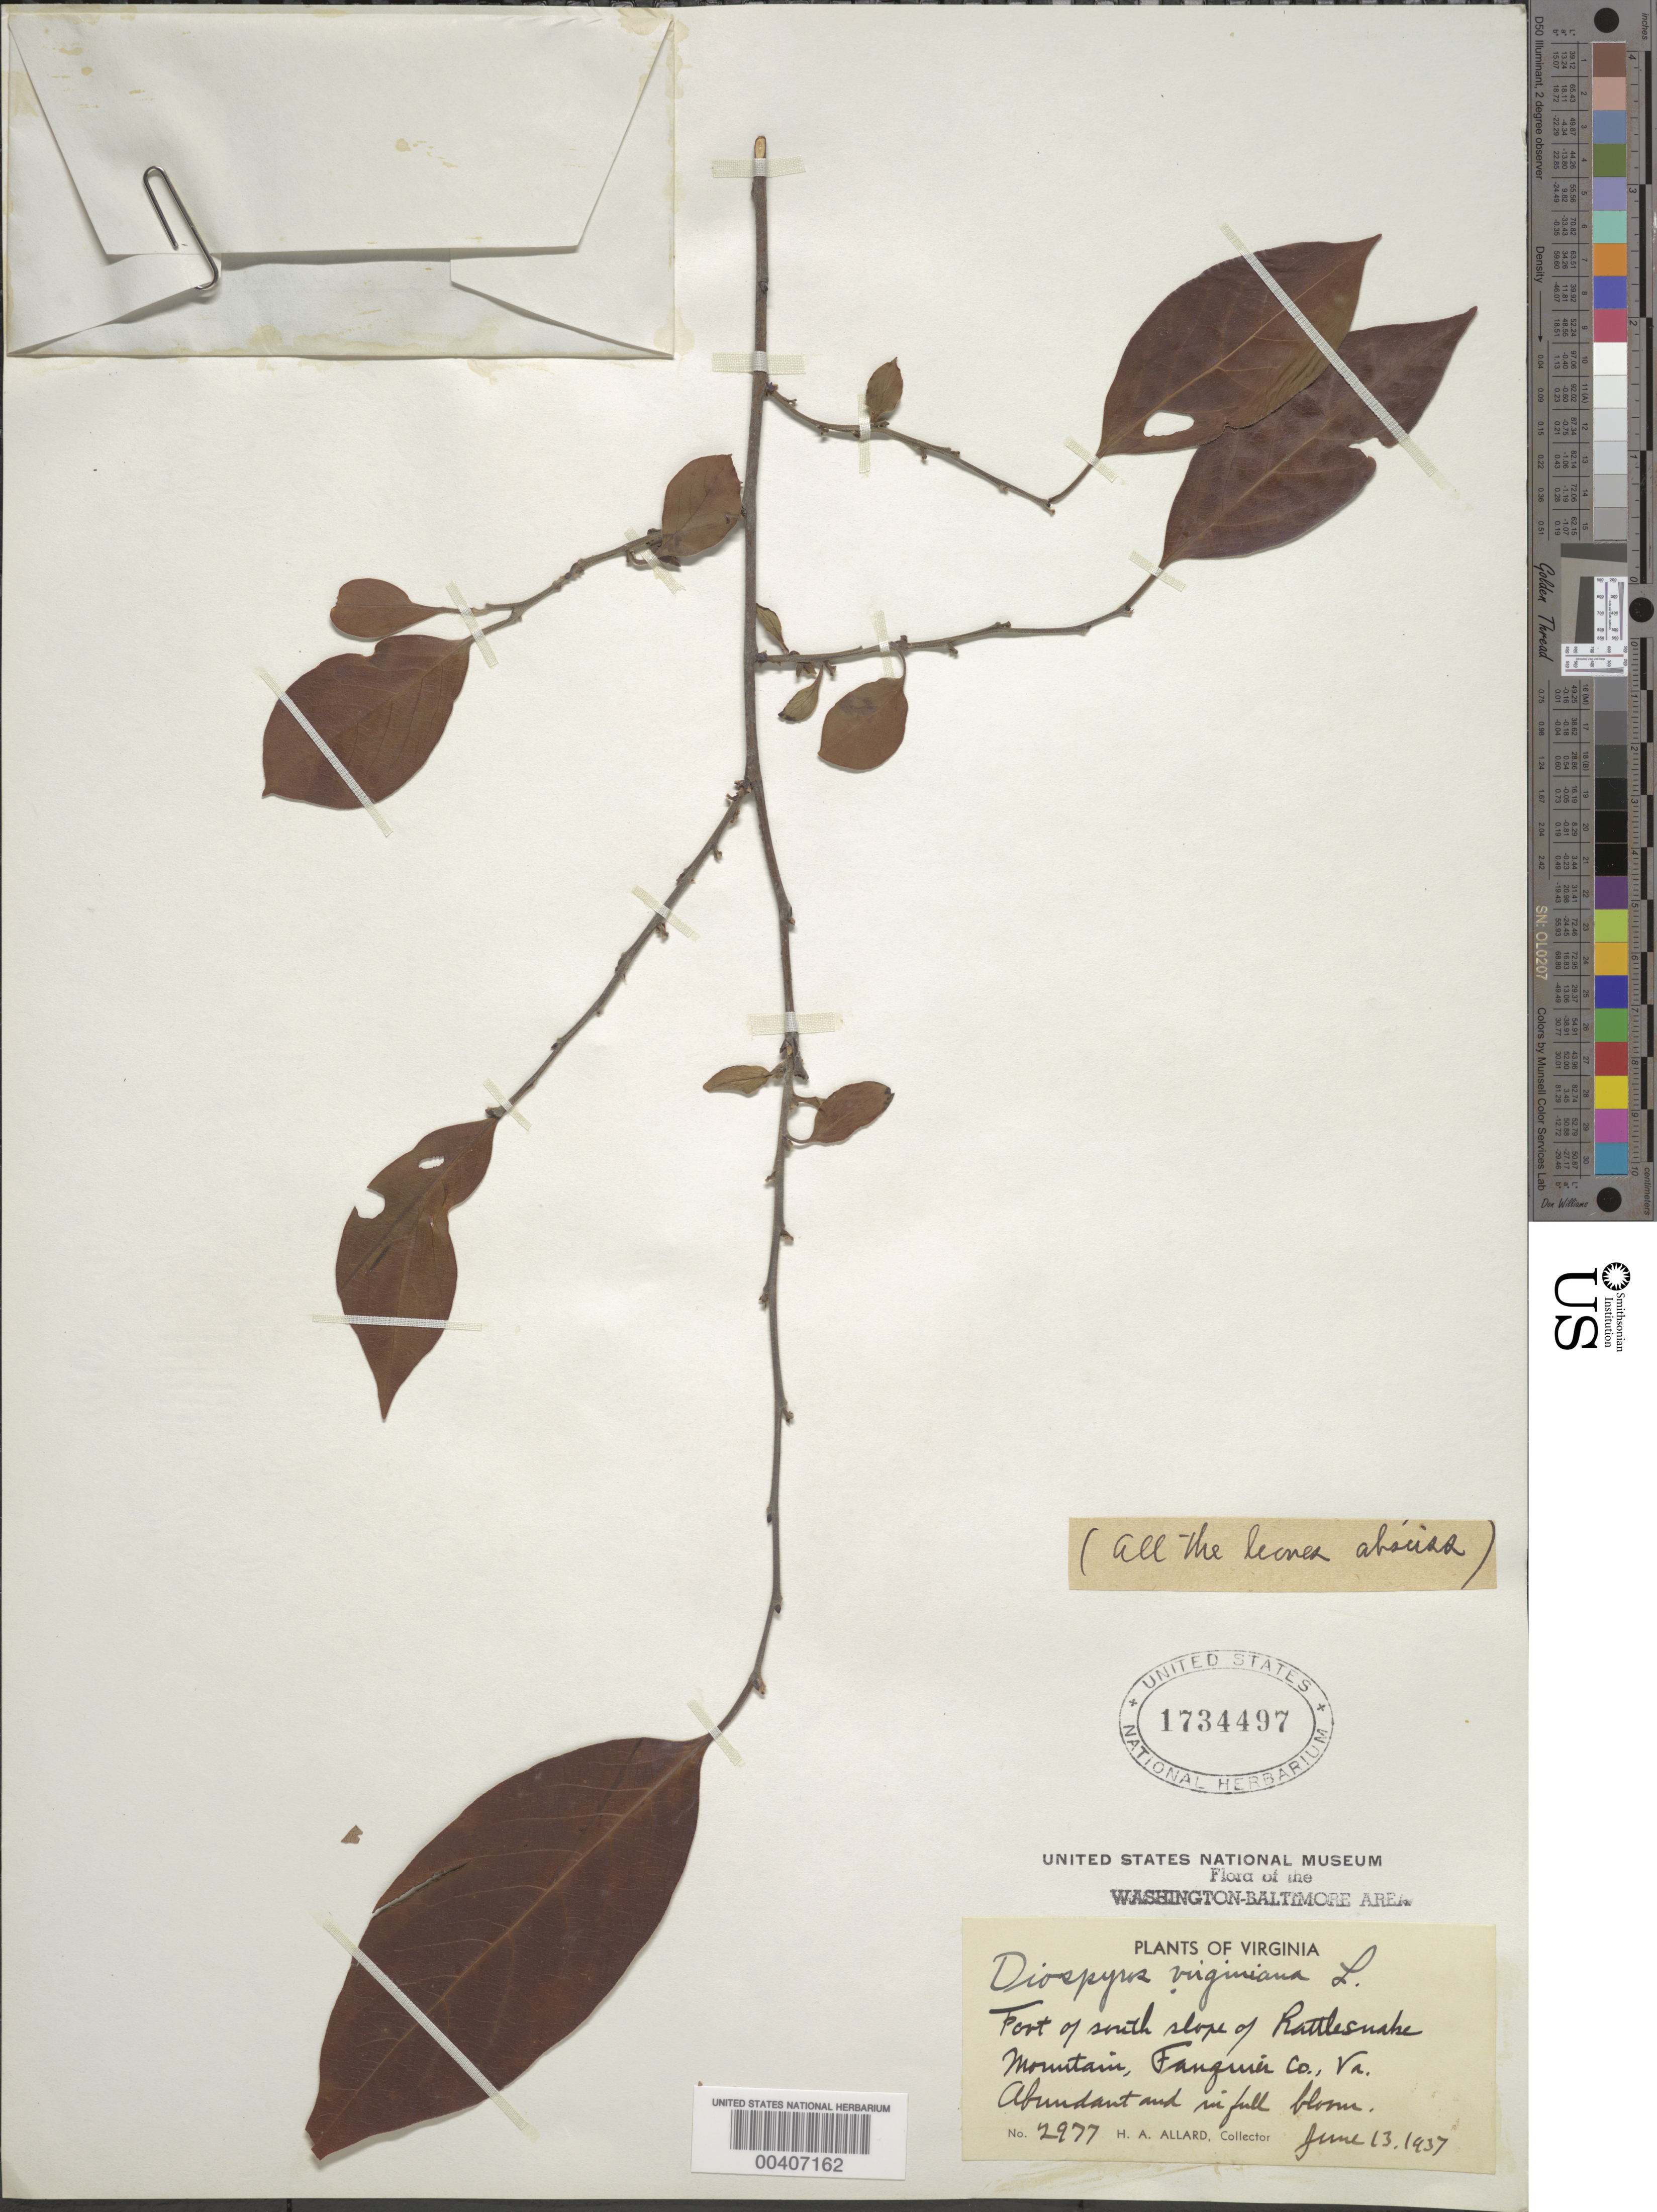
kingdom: Plantae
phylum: Tracheophyta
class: Magnoliopsida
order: Ericales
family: Ebenaceae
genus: Diospyros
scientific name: Diospyros virginiana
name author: L.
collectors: H. A. Allard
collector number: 2977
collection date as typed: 13 Jun 1937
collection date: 1937-06-13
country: United States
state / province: Virginia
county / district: Fauquier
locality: S slope of Rattlesnake Mountain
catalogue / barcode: US 1734497